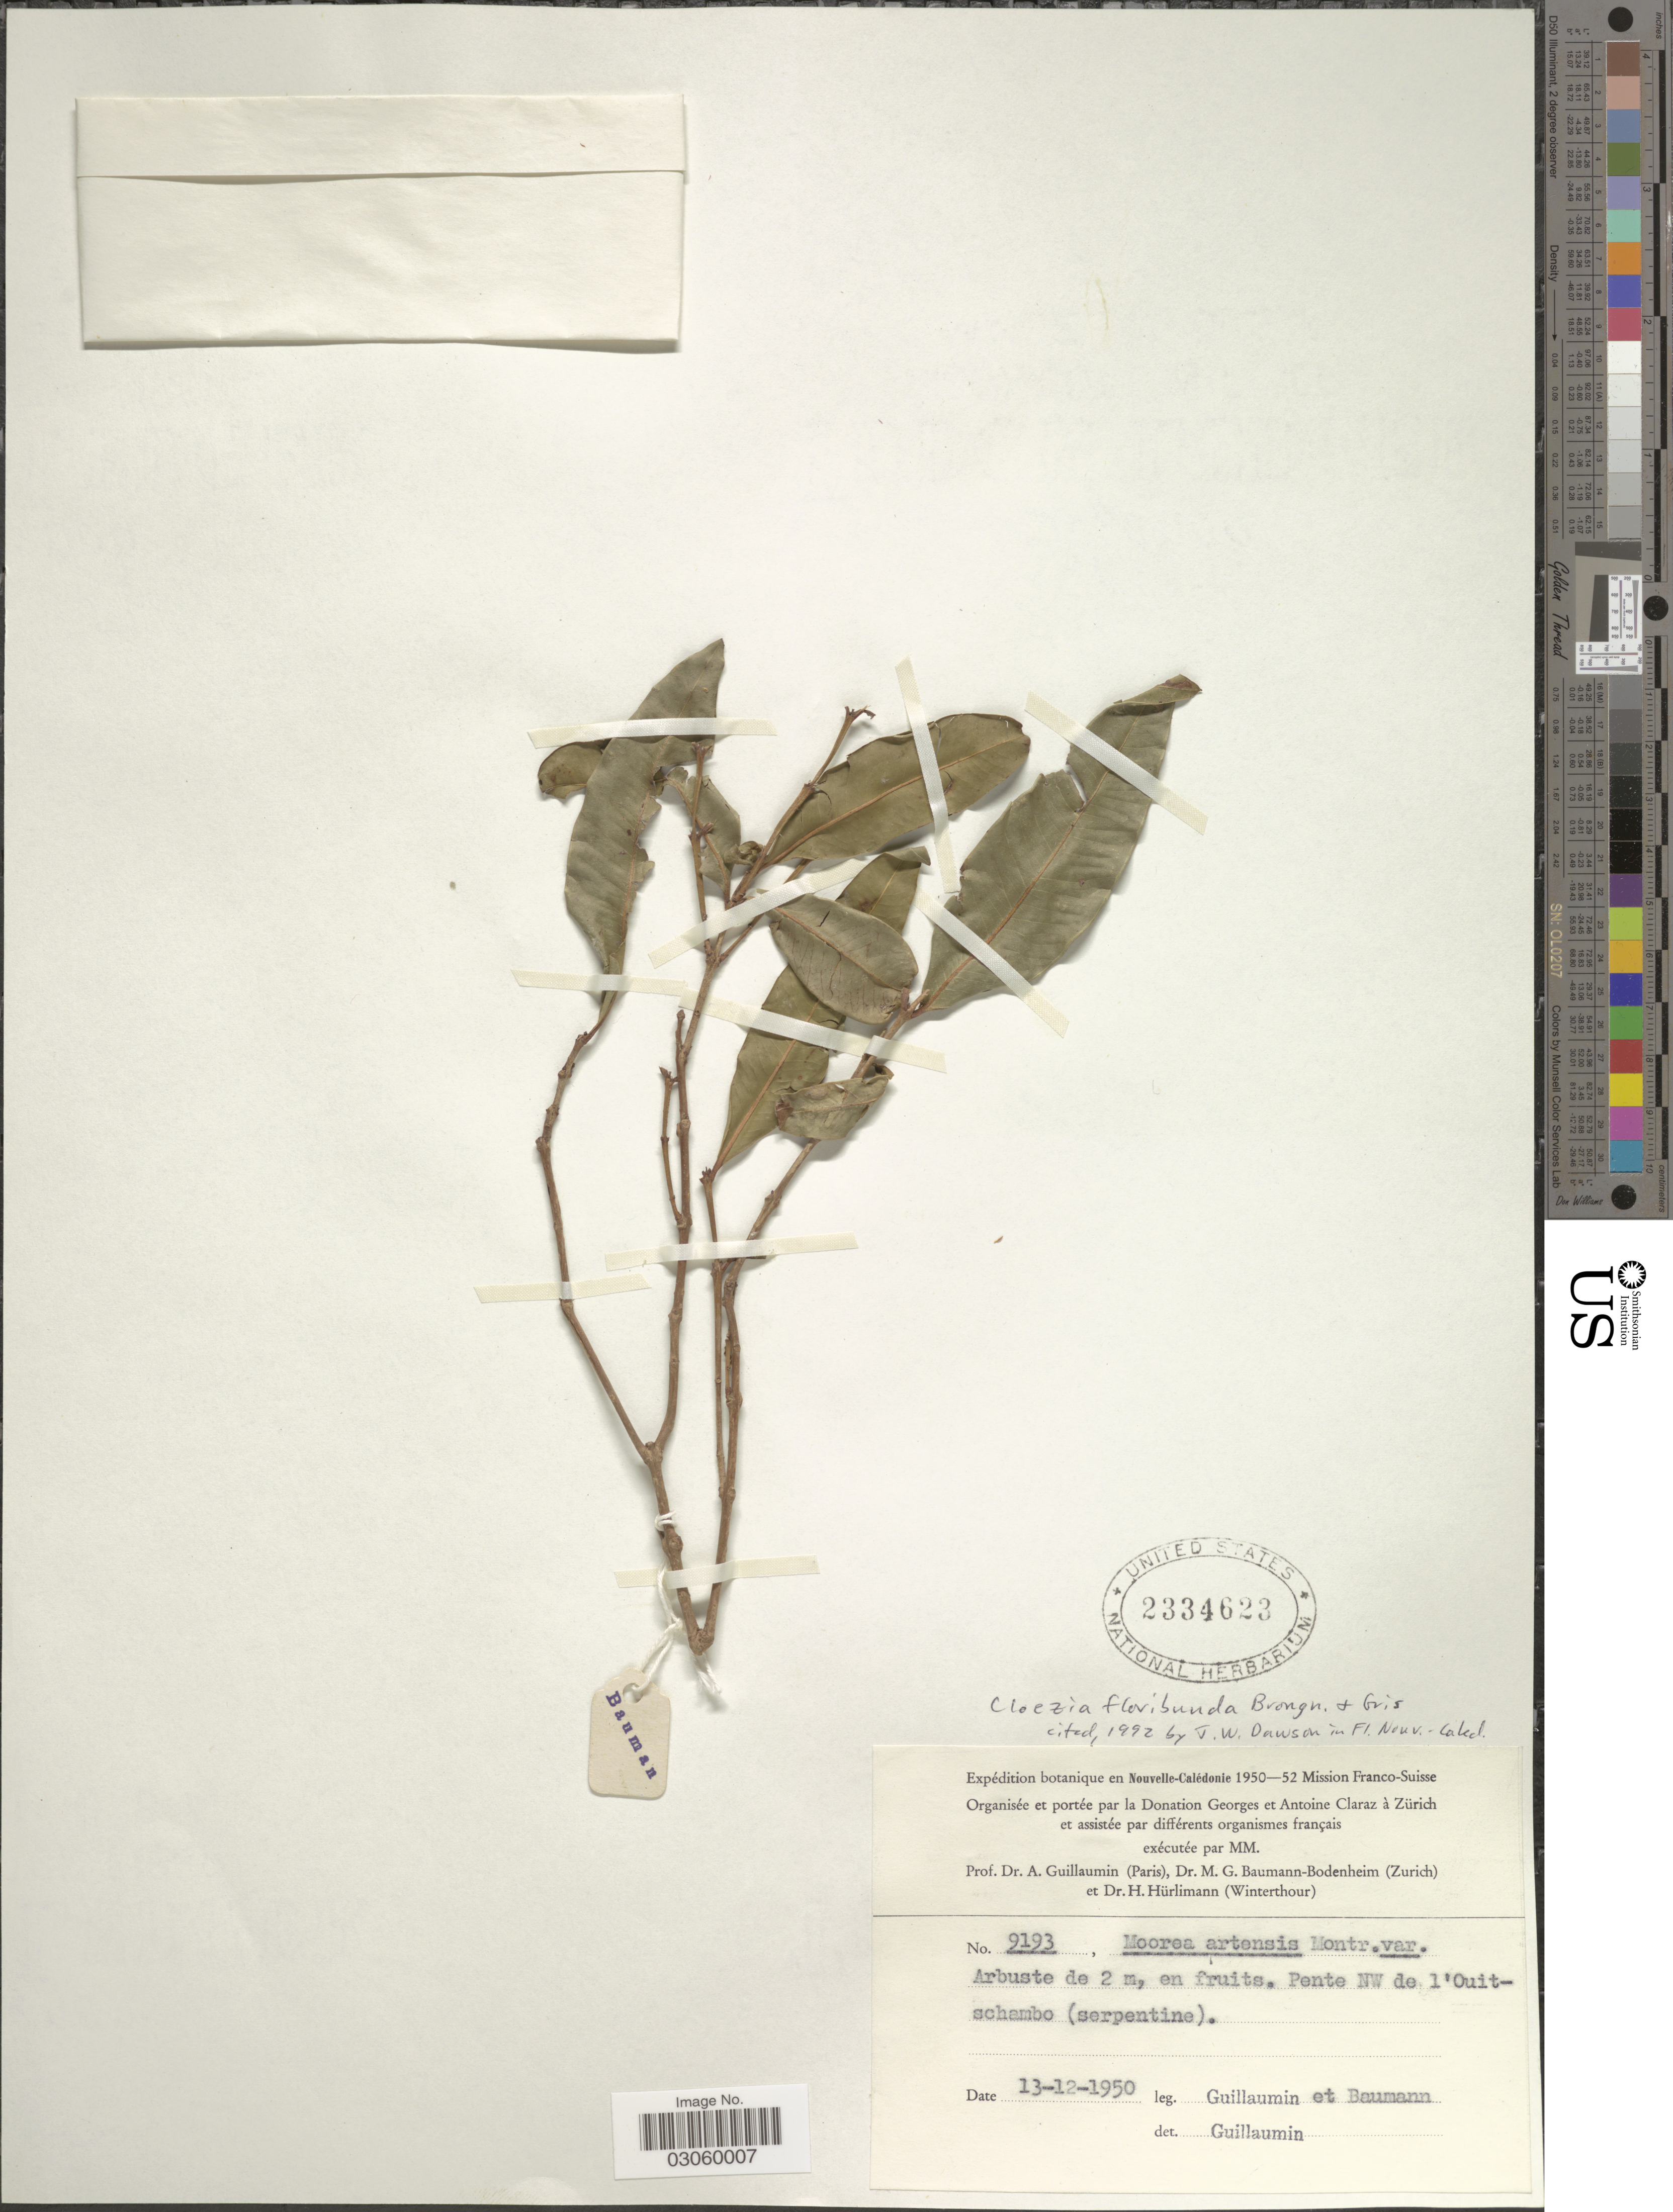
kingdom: Plantae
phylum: Tracheophyta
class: Magnoliopsida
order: Myrtales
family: Myrtaceae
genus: Cloezia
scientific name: Cloezia floribunda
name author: Brongn. & Gris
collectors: A. Guillaumin & M. G. Baumann-Bodenheim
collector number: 9193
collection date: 1950-12-13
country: New Caledonia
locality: Nouvelle-Calédonie, Pente NW de l'Ouitchambo (serpentine).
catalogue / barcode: US 2334623